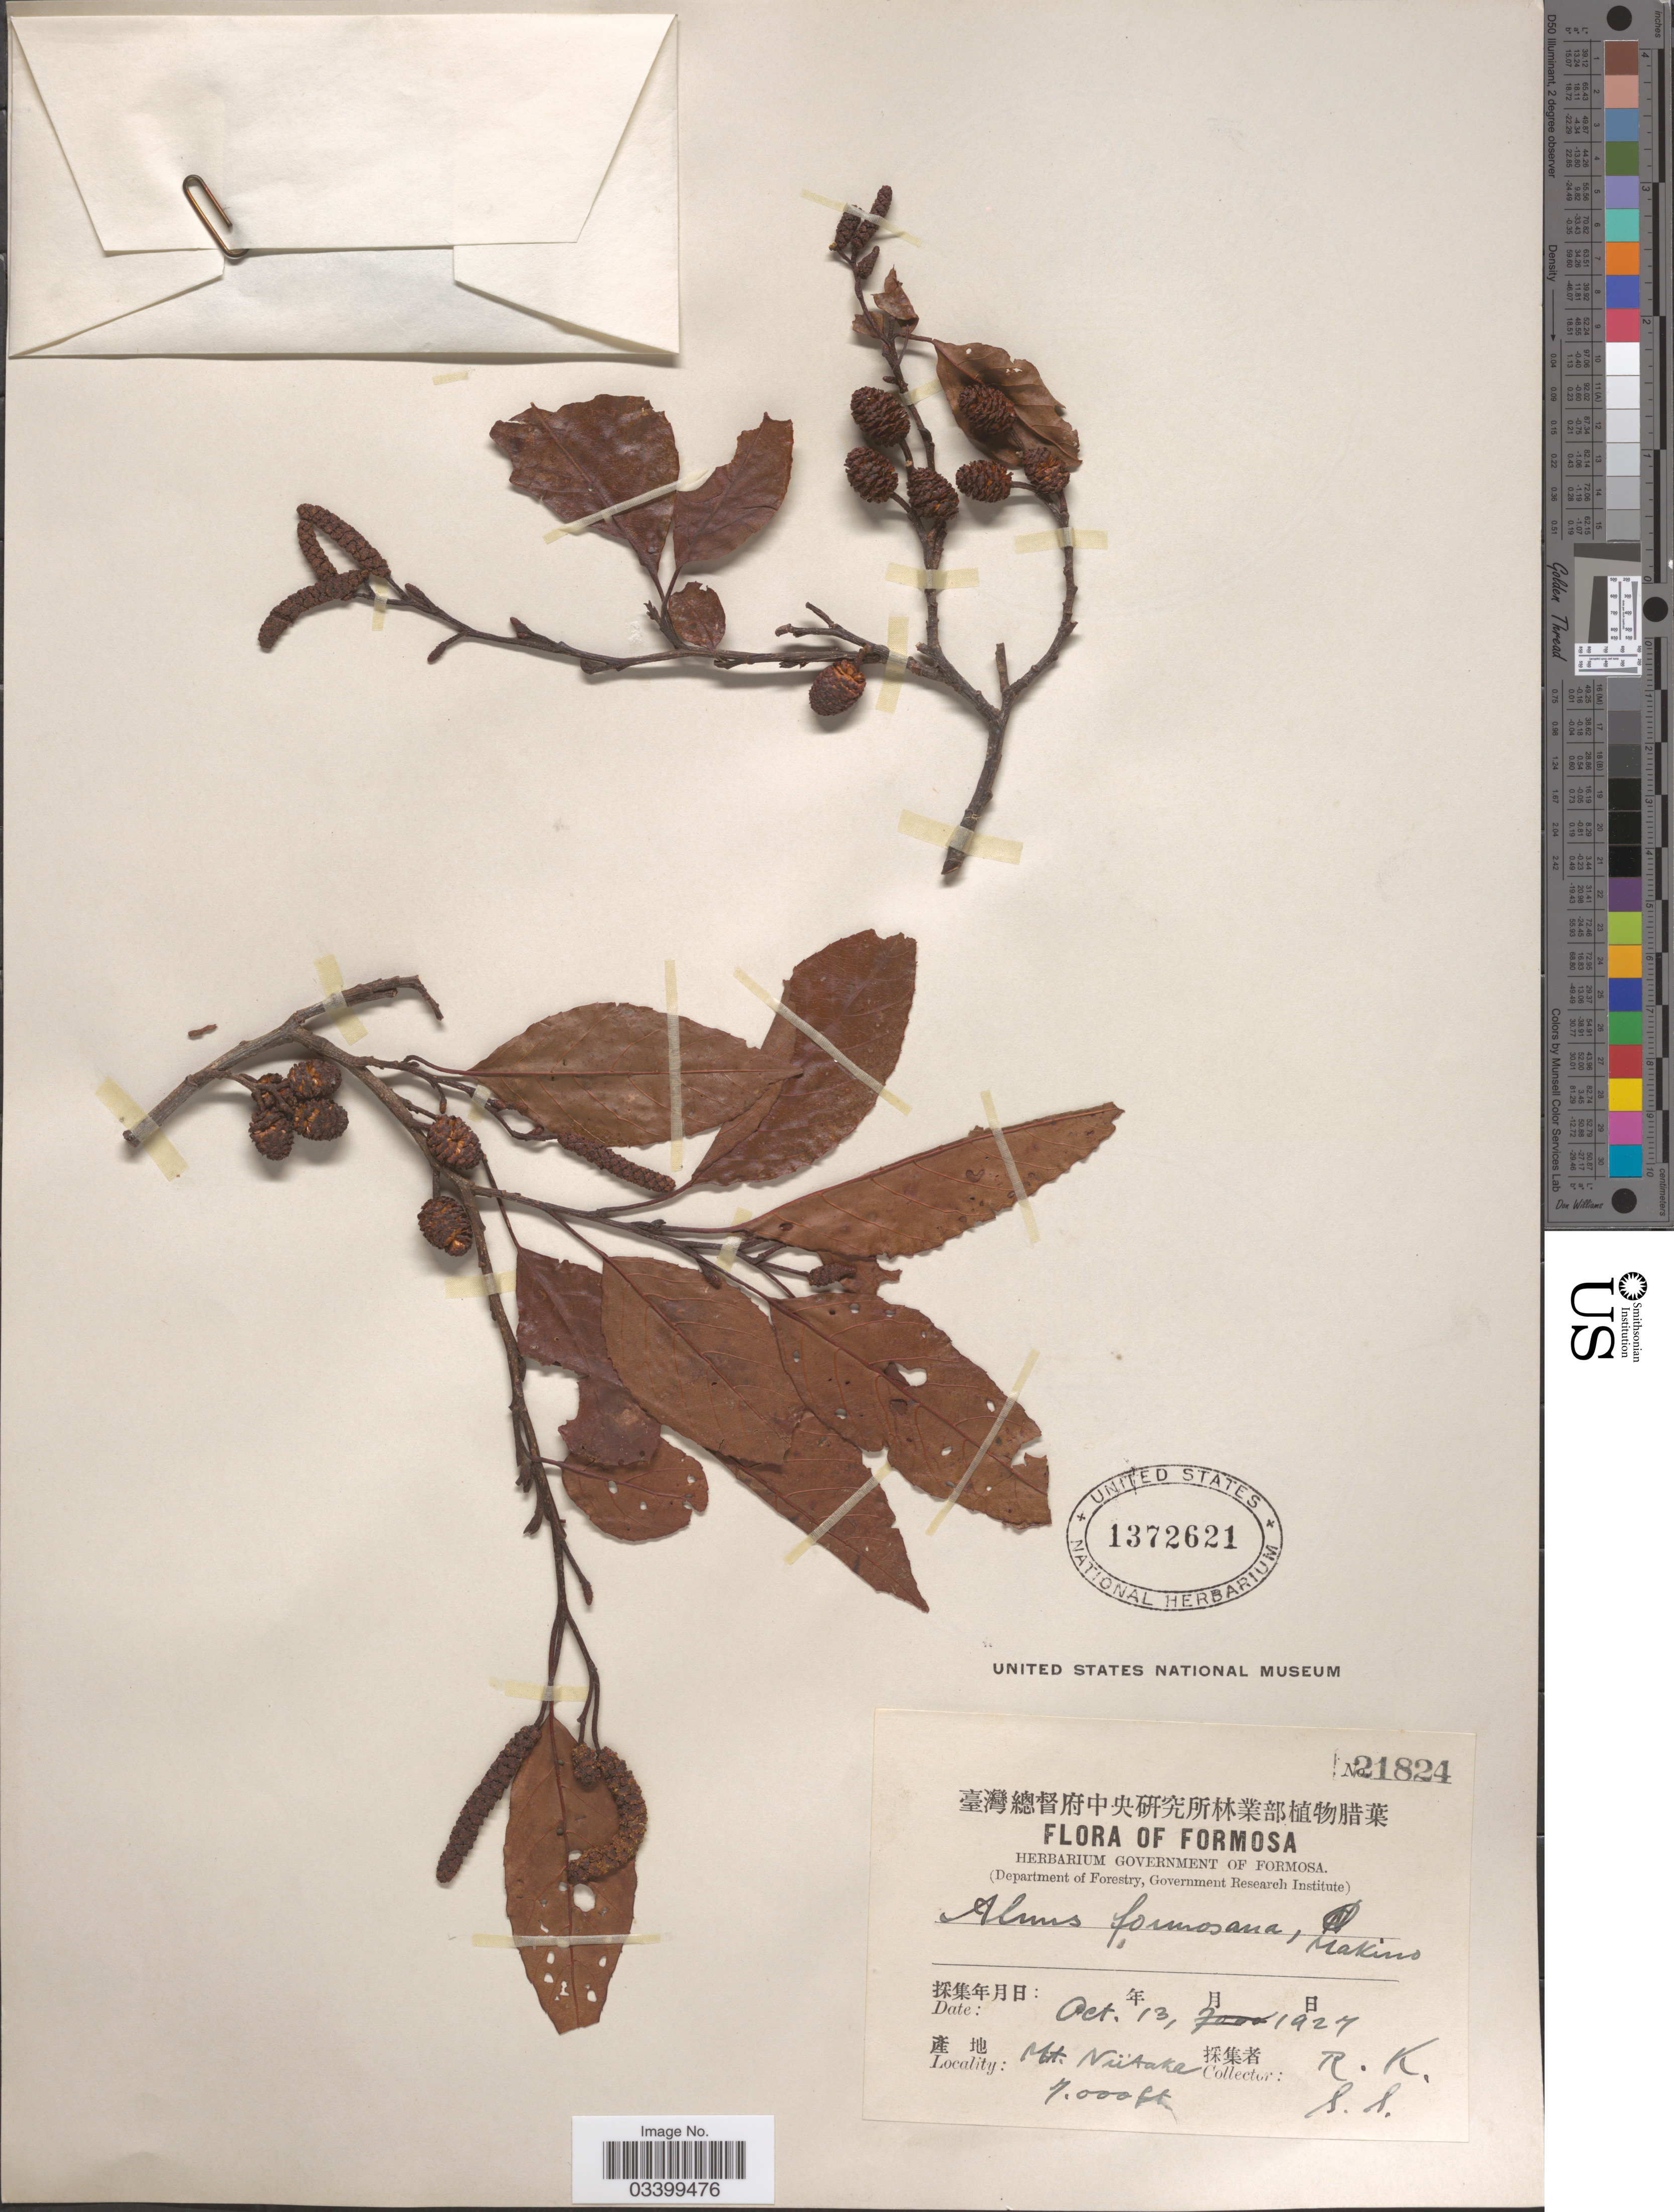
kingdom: Plantae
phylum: Tracheophyta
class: Magnoliopsida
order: Fagales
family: Betulaceae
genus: Alnus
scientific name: Alnus japonica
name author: (Thunb.) Steud.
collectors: R. K. & S. L.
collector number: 21824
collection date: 1927-10-13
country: Taiwan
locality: Formosa. Mt. Nütaka.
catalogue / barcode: US 1372621